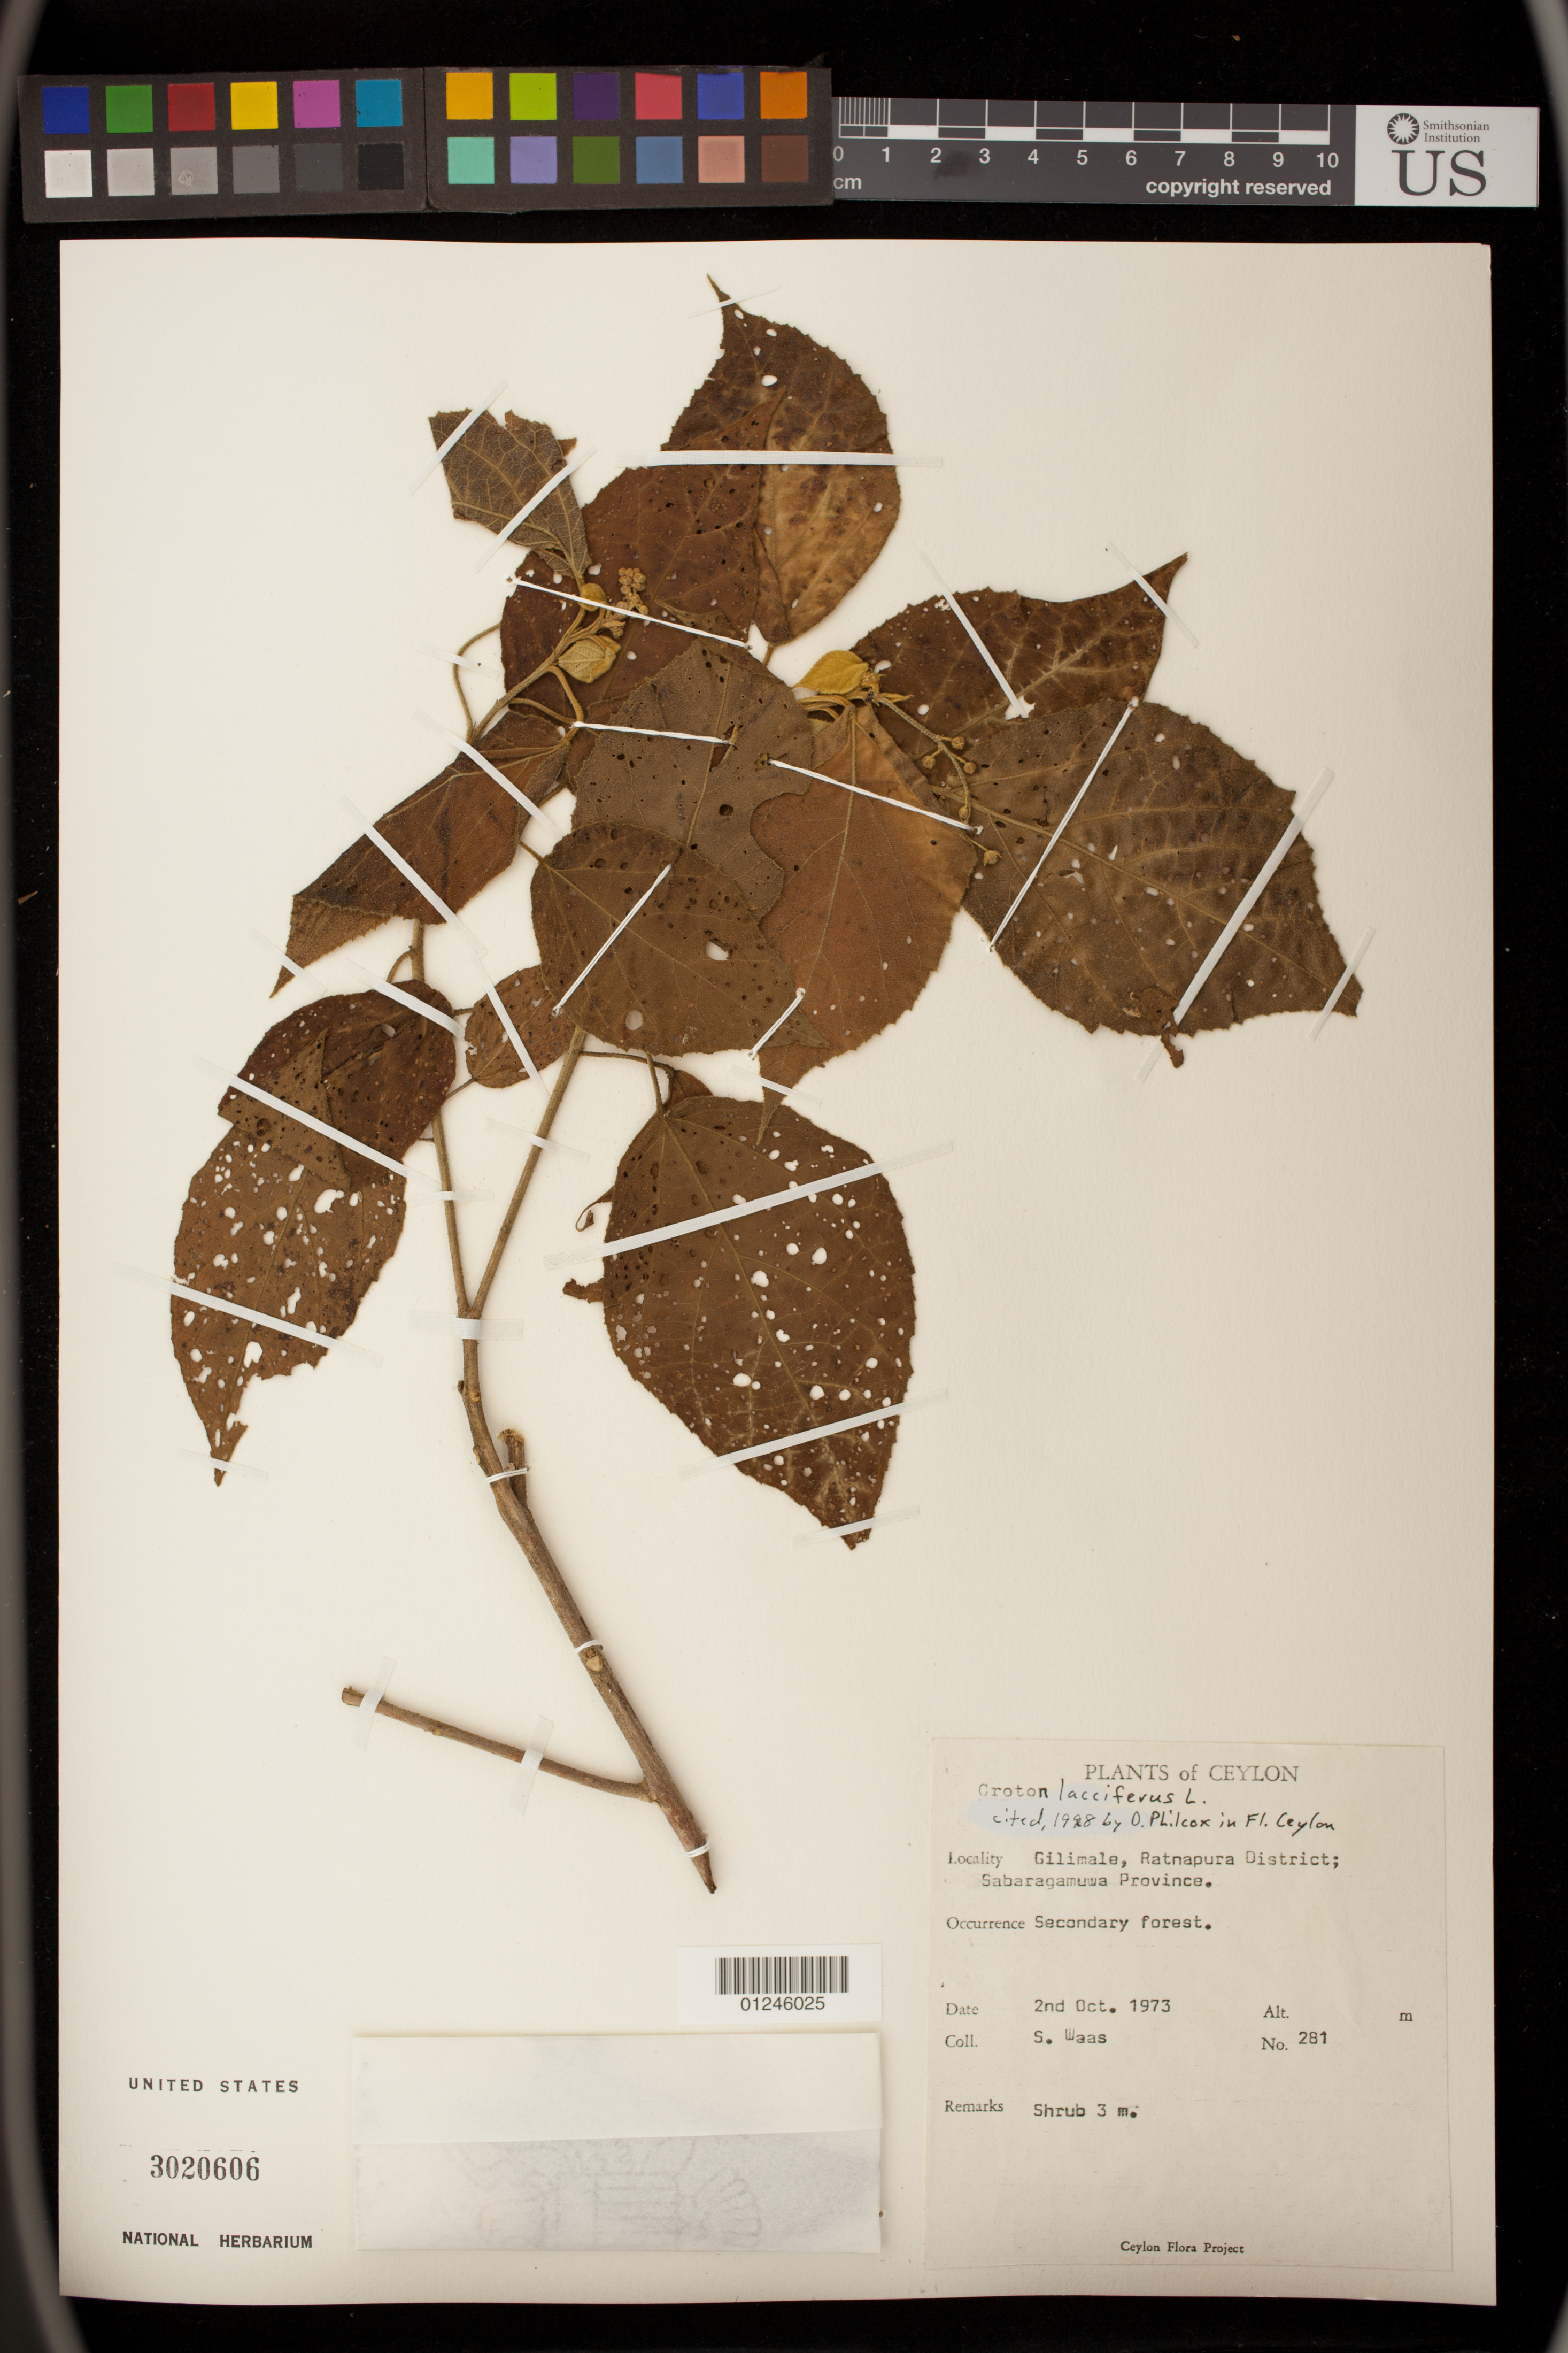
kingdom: Plantae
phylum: Tracheophyta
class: Magnoliopsida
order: Malpighiales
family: Euphorbiaceae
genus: Croton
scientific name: Croton lacciferus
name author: Blanco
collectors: S. Waas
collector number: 281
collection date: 1973-10-02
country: Sri Lanka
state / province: Sabaragamuwa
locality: Gilimale, Ratnapura District.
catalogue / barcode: US 3020606